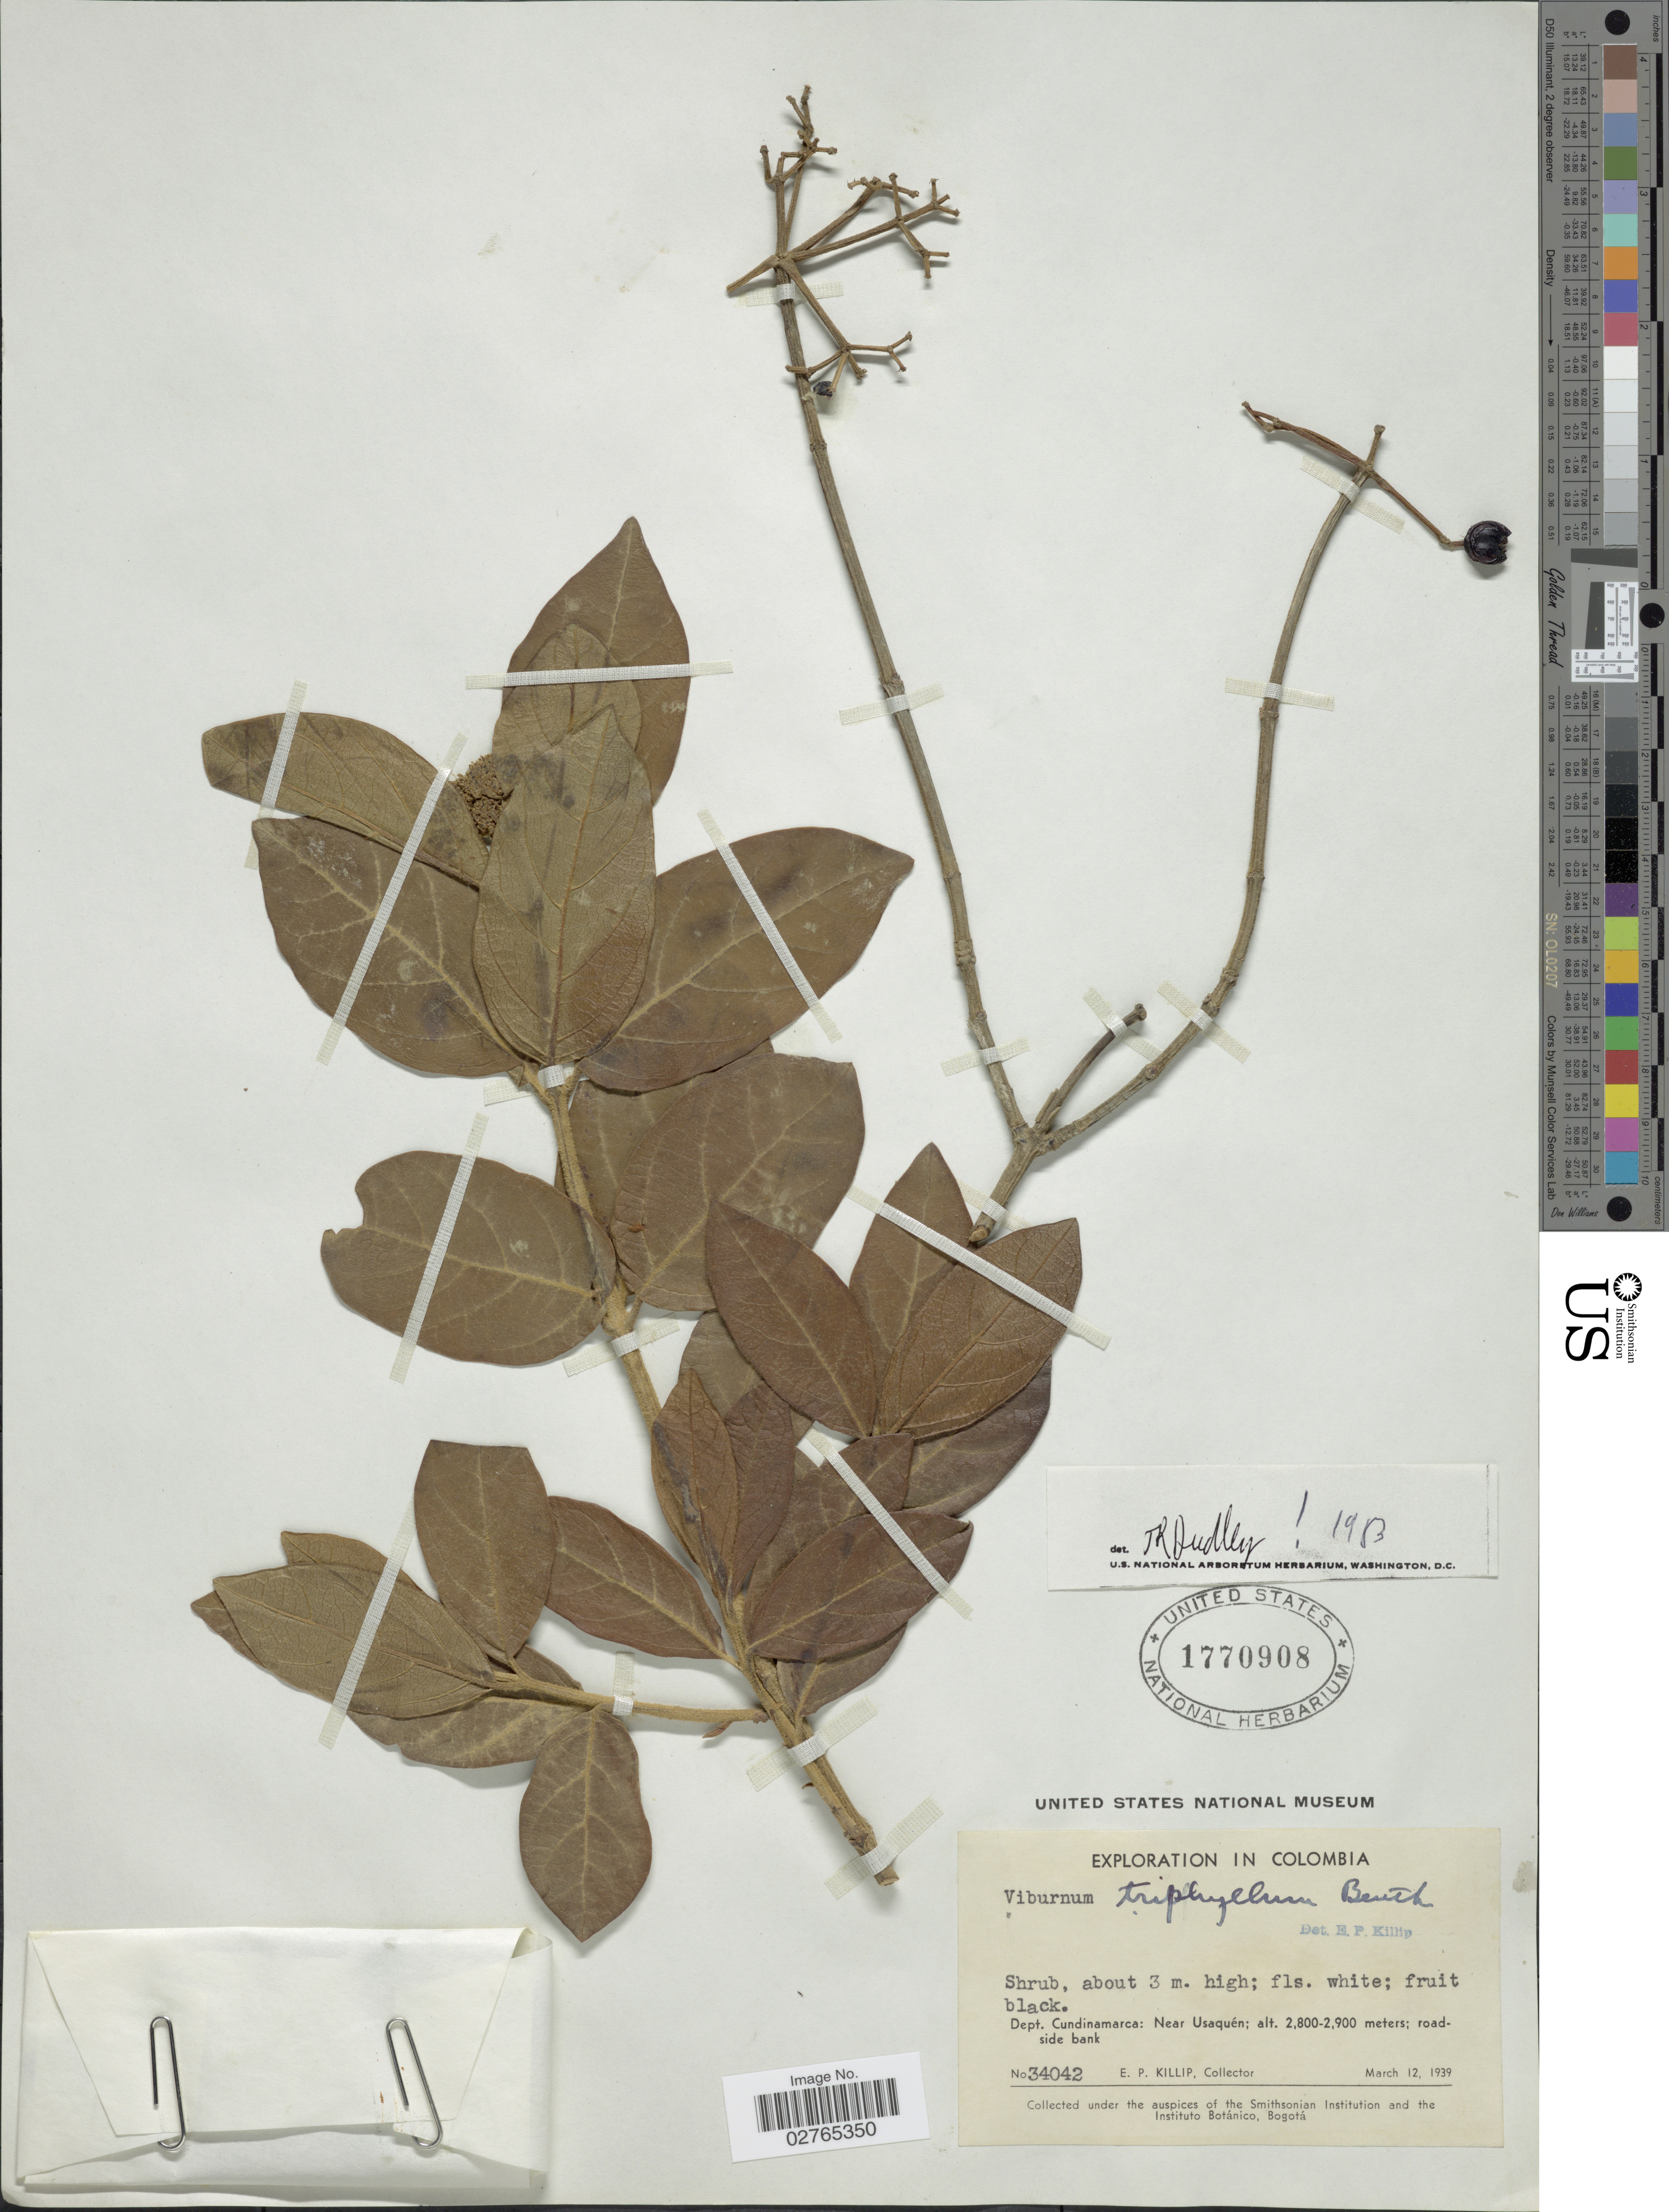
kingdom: Plantae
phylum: Tracheophyta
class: Magnoliopsida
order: Dipsacales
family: Viburnaceae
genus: Viburnum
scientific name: Viburnum triphyllum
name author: Benth.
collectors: E. P. Killip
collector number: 34042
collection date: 1939-03-12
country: Colombia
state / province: Cundinamarca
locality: Dept. Cundinamarca: Near Usaquén.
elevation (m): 2800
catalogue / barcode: US 1770908